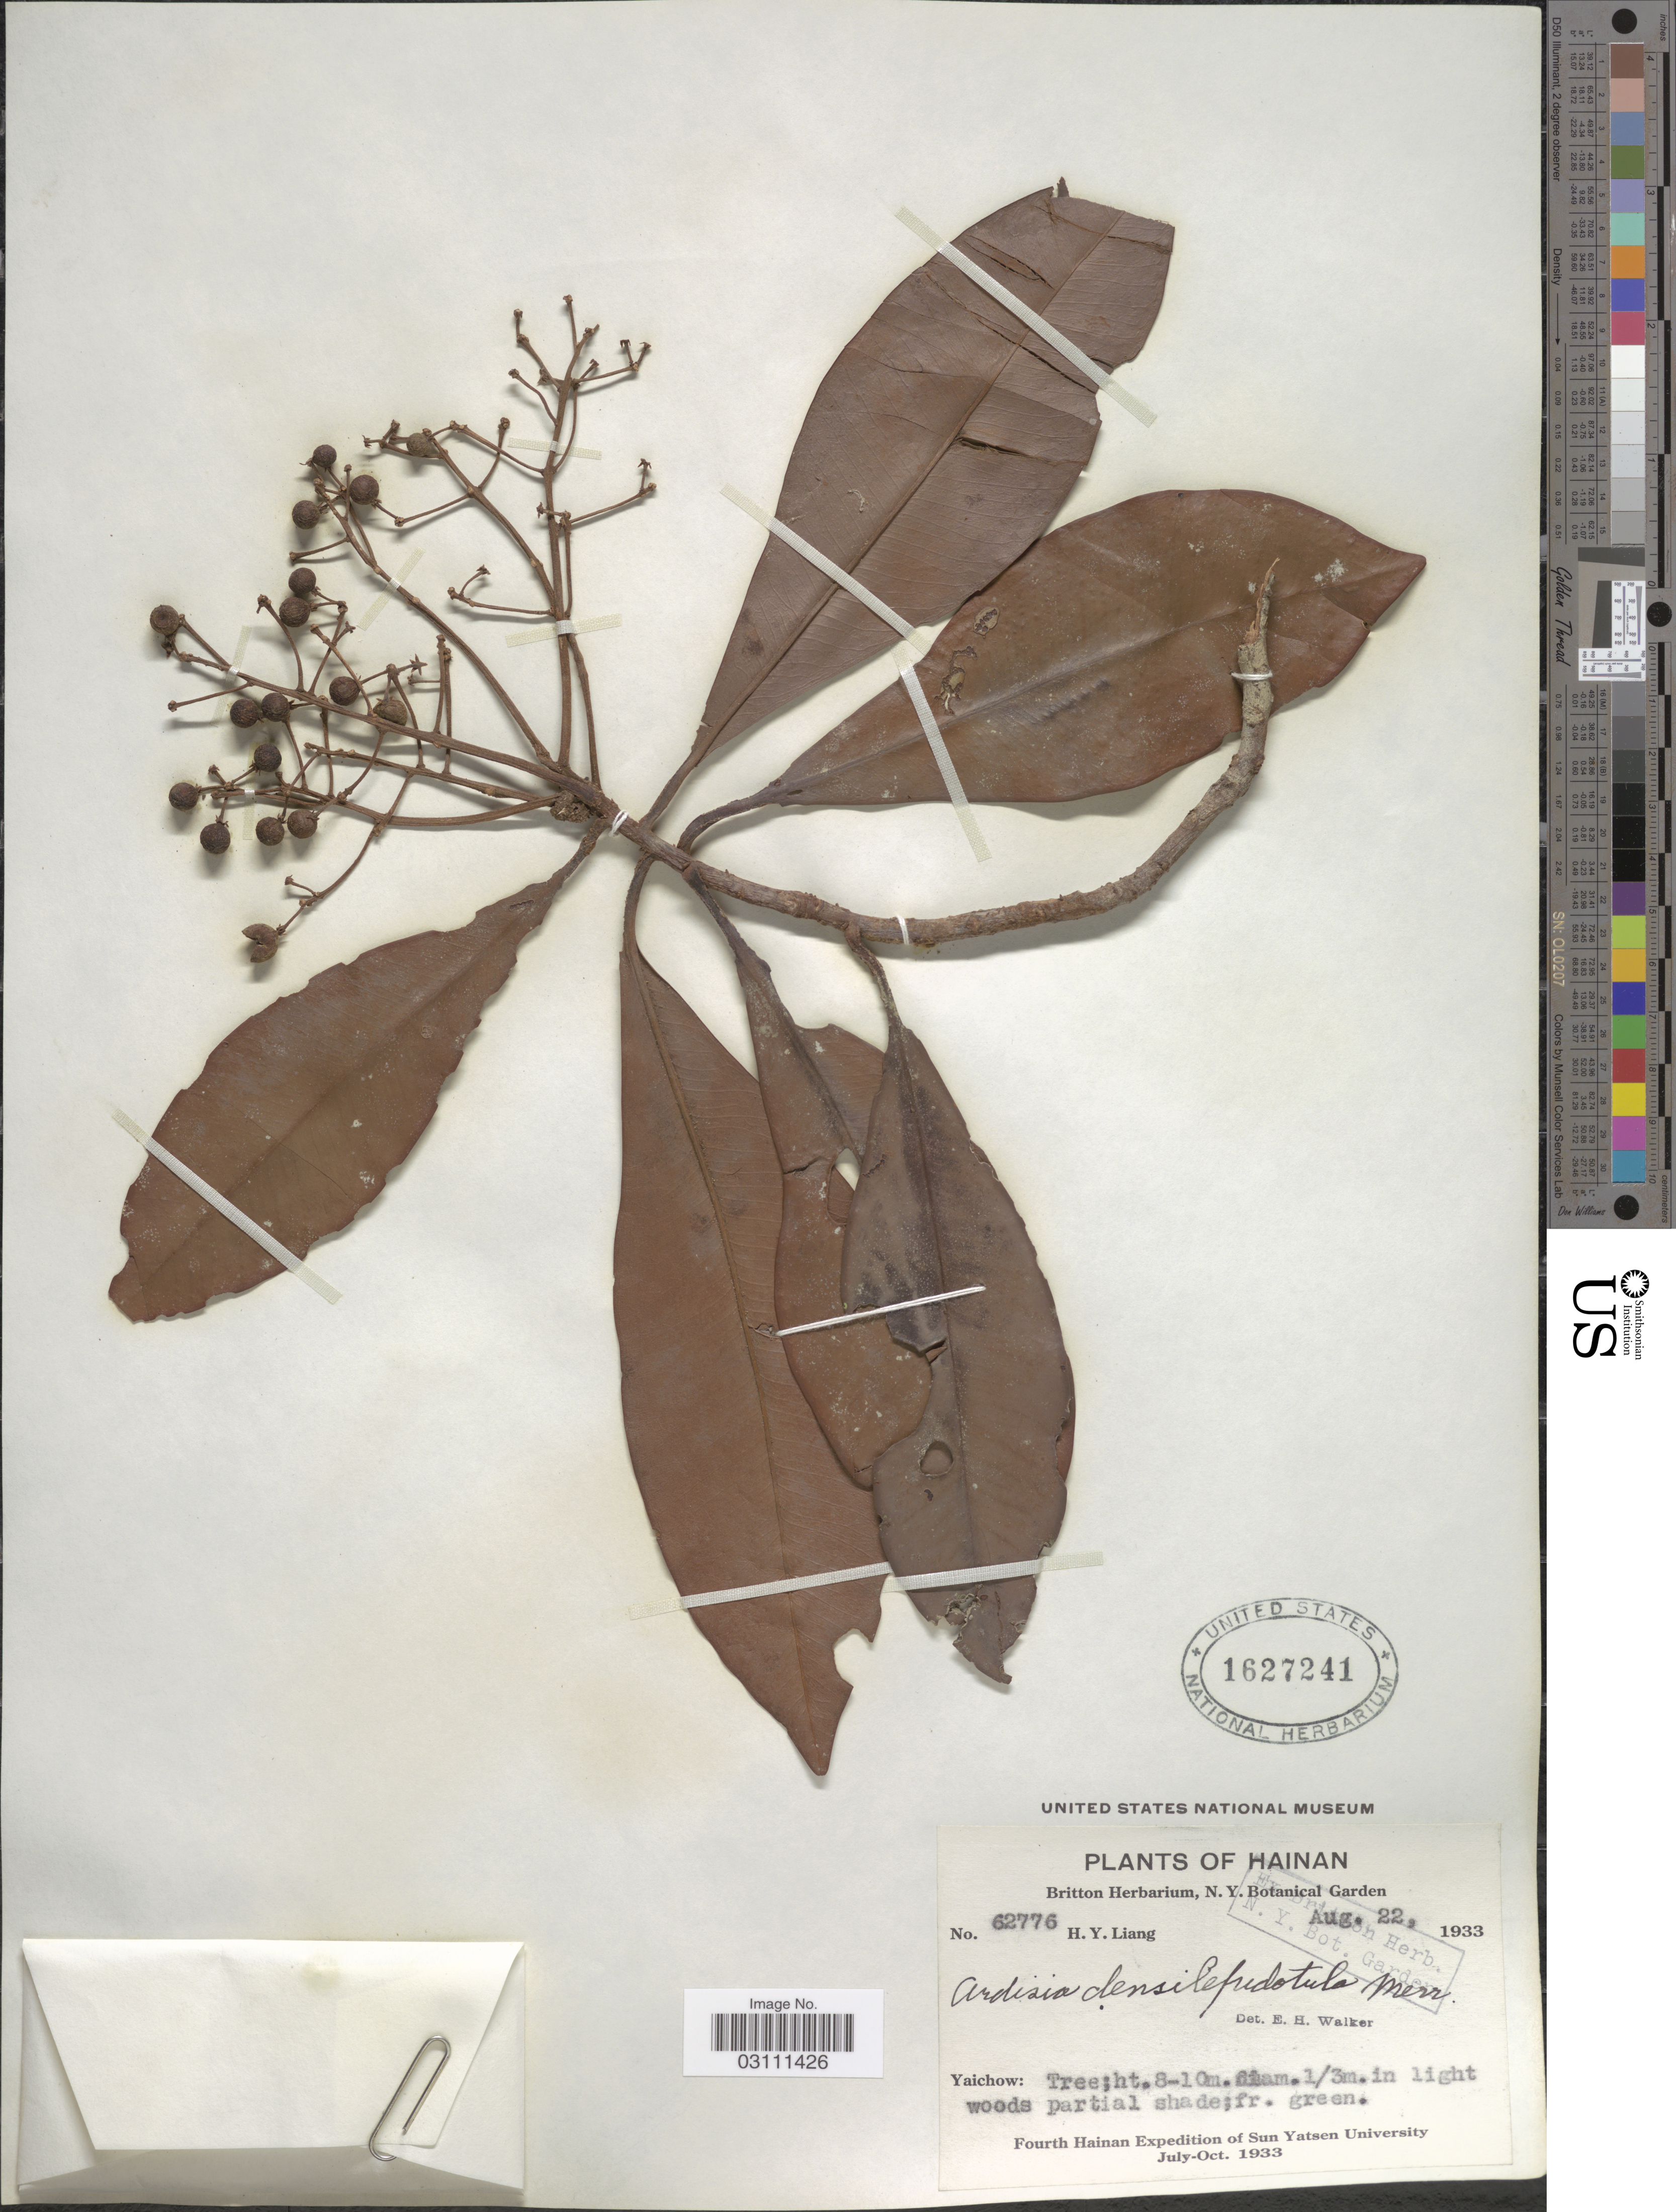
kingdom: Plantae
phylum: Tracheophyta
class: Magnoliopsida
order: Ericales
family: Primulaceae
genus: Ardisia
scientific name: Ardisia densilepidotula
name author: Merr.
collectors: H. Y. Liang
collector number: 62776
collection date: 1933-08-22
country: China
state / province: Hainan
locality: Yaichow.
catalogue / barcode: US 1627241